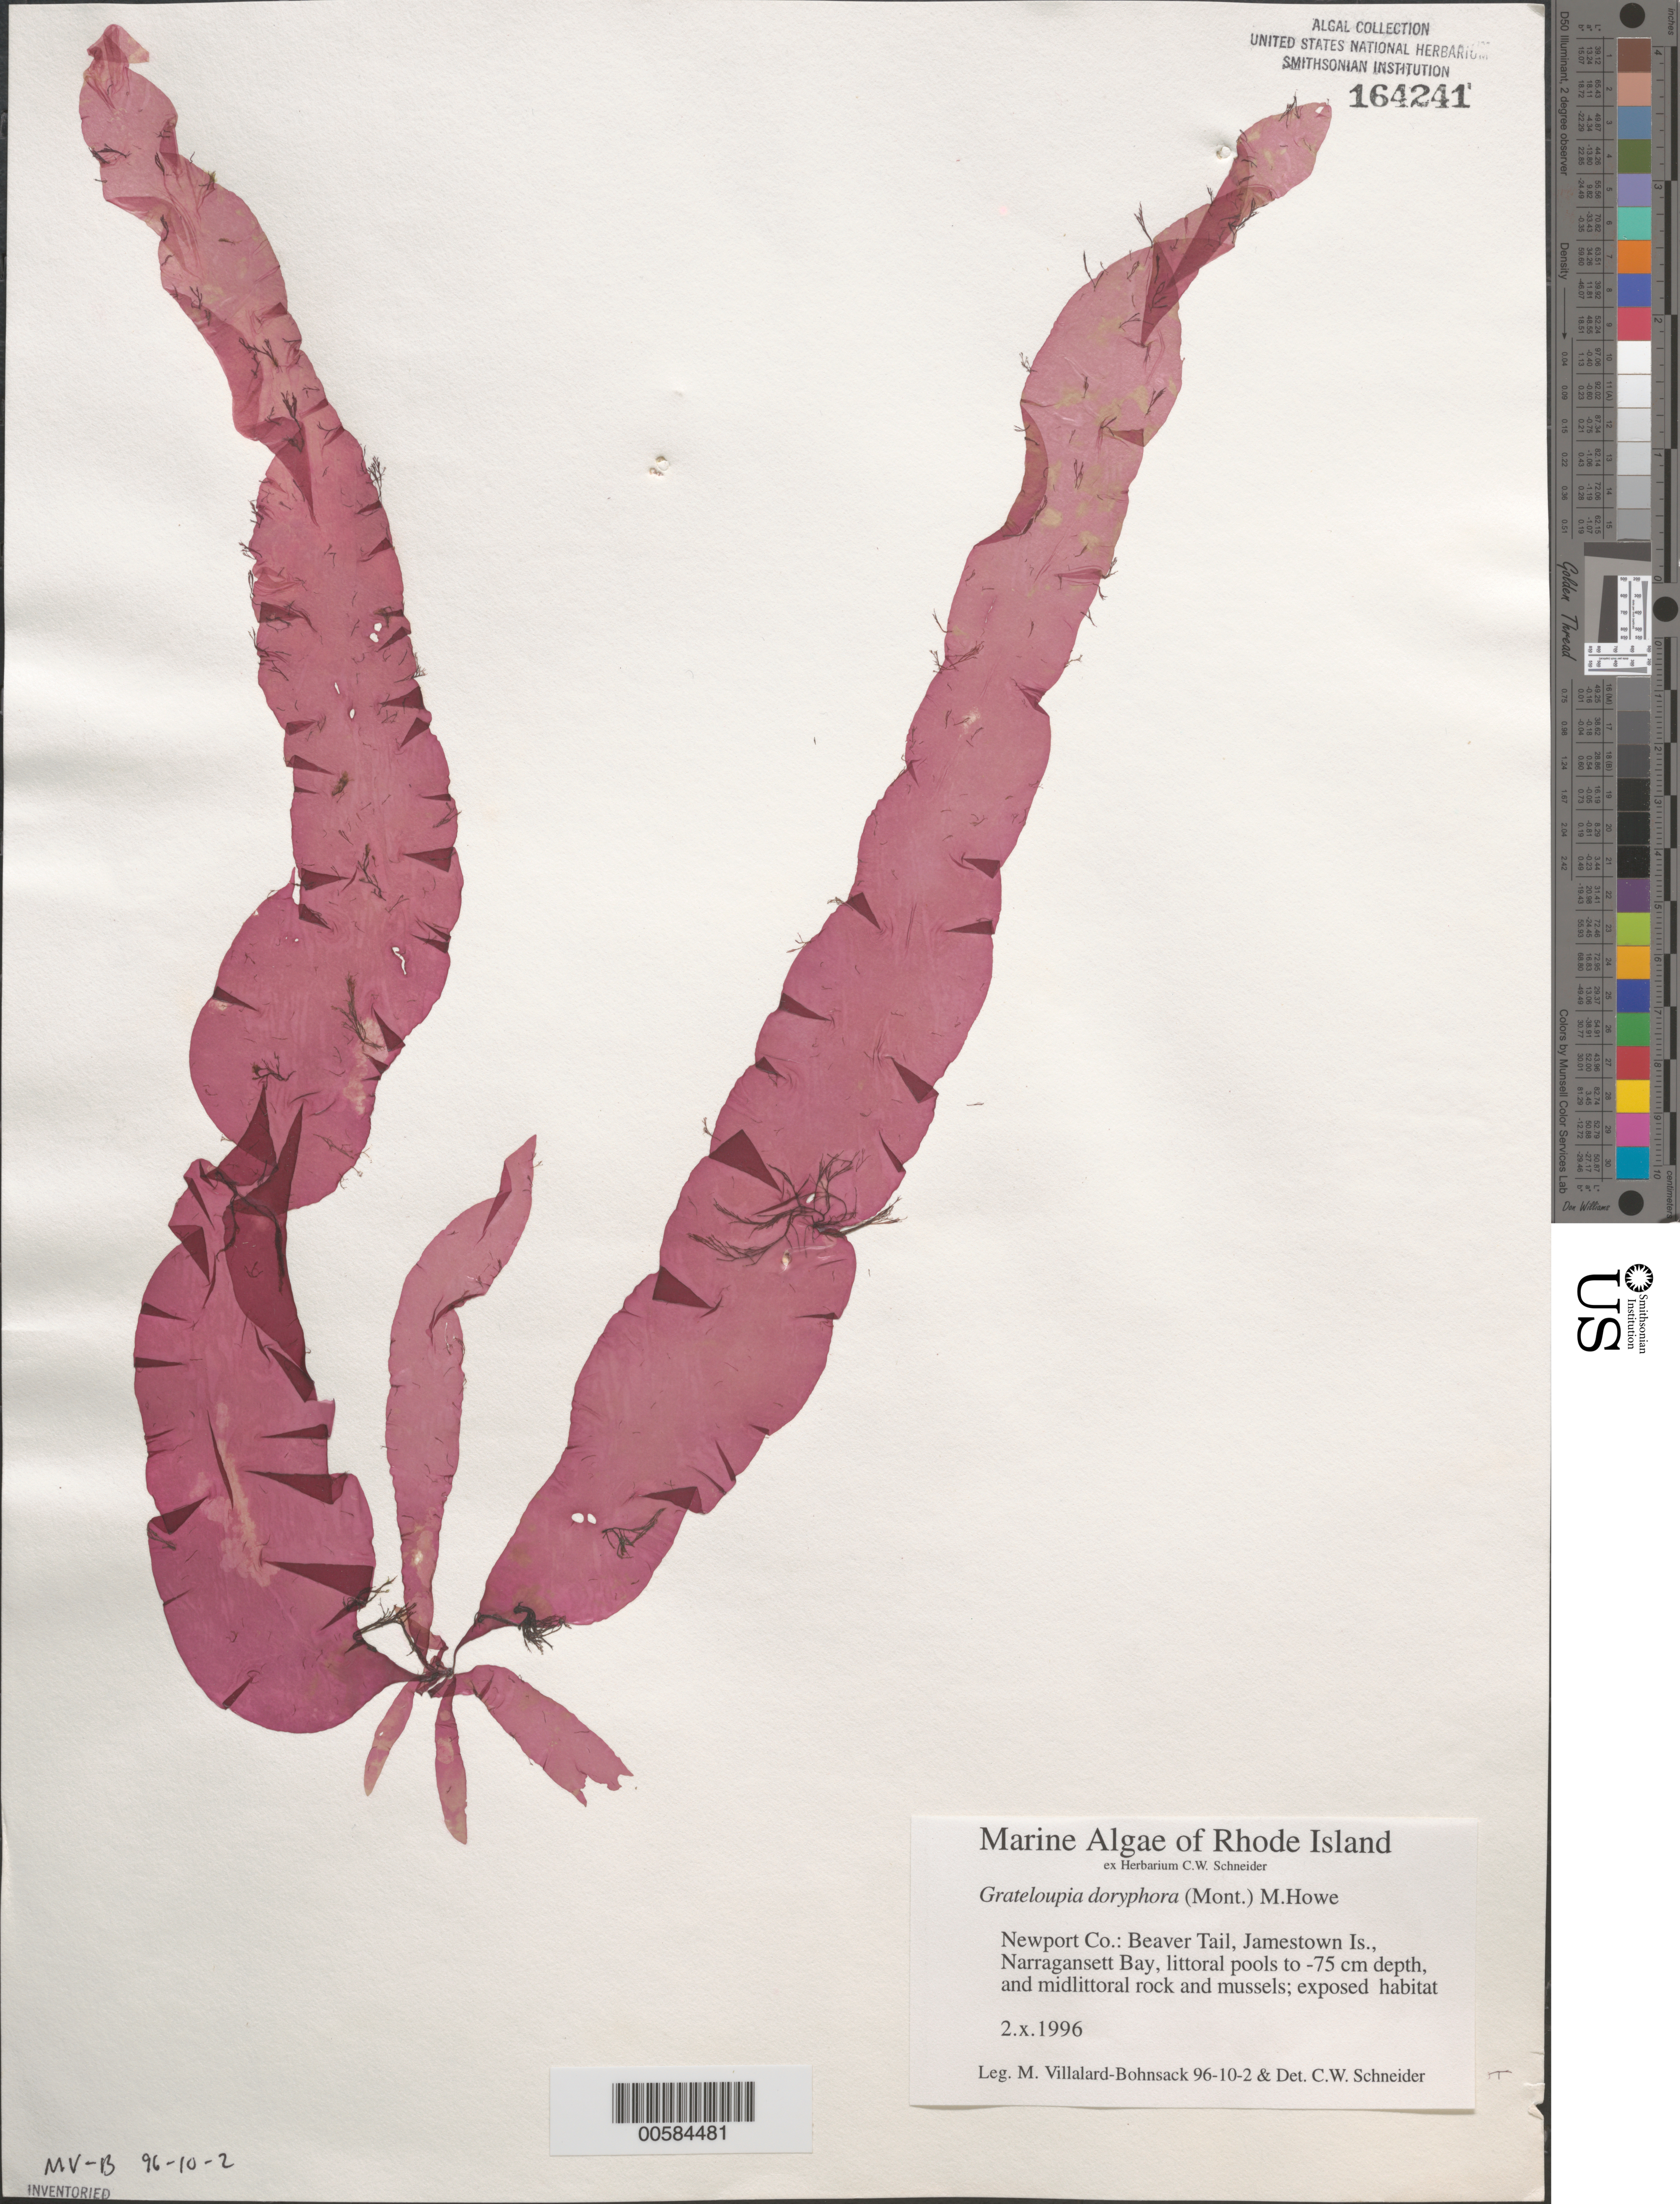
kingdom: Plantae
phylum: Rhodophyta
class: Florideophyceae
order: Halymeniales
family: Halymeniaceae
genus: Grateloupia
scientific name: Grateloupia doryphora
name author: (Mont.) Howe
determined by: Schneider, C. W.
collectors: M. Villalard-bohnsack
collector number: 96-10-2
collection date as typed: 02 Oct 1996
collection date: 1996-10-02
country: United States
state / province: Rhode Island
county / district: Newport County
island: Jamestown Island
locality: Beaver Tail, Narragansett Bay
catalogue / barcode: US 164241